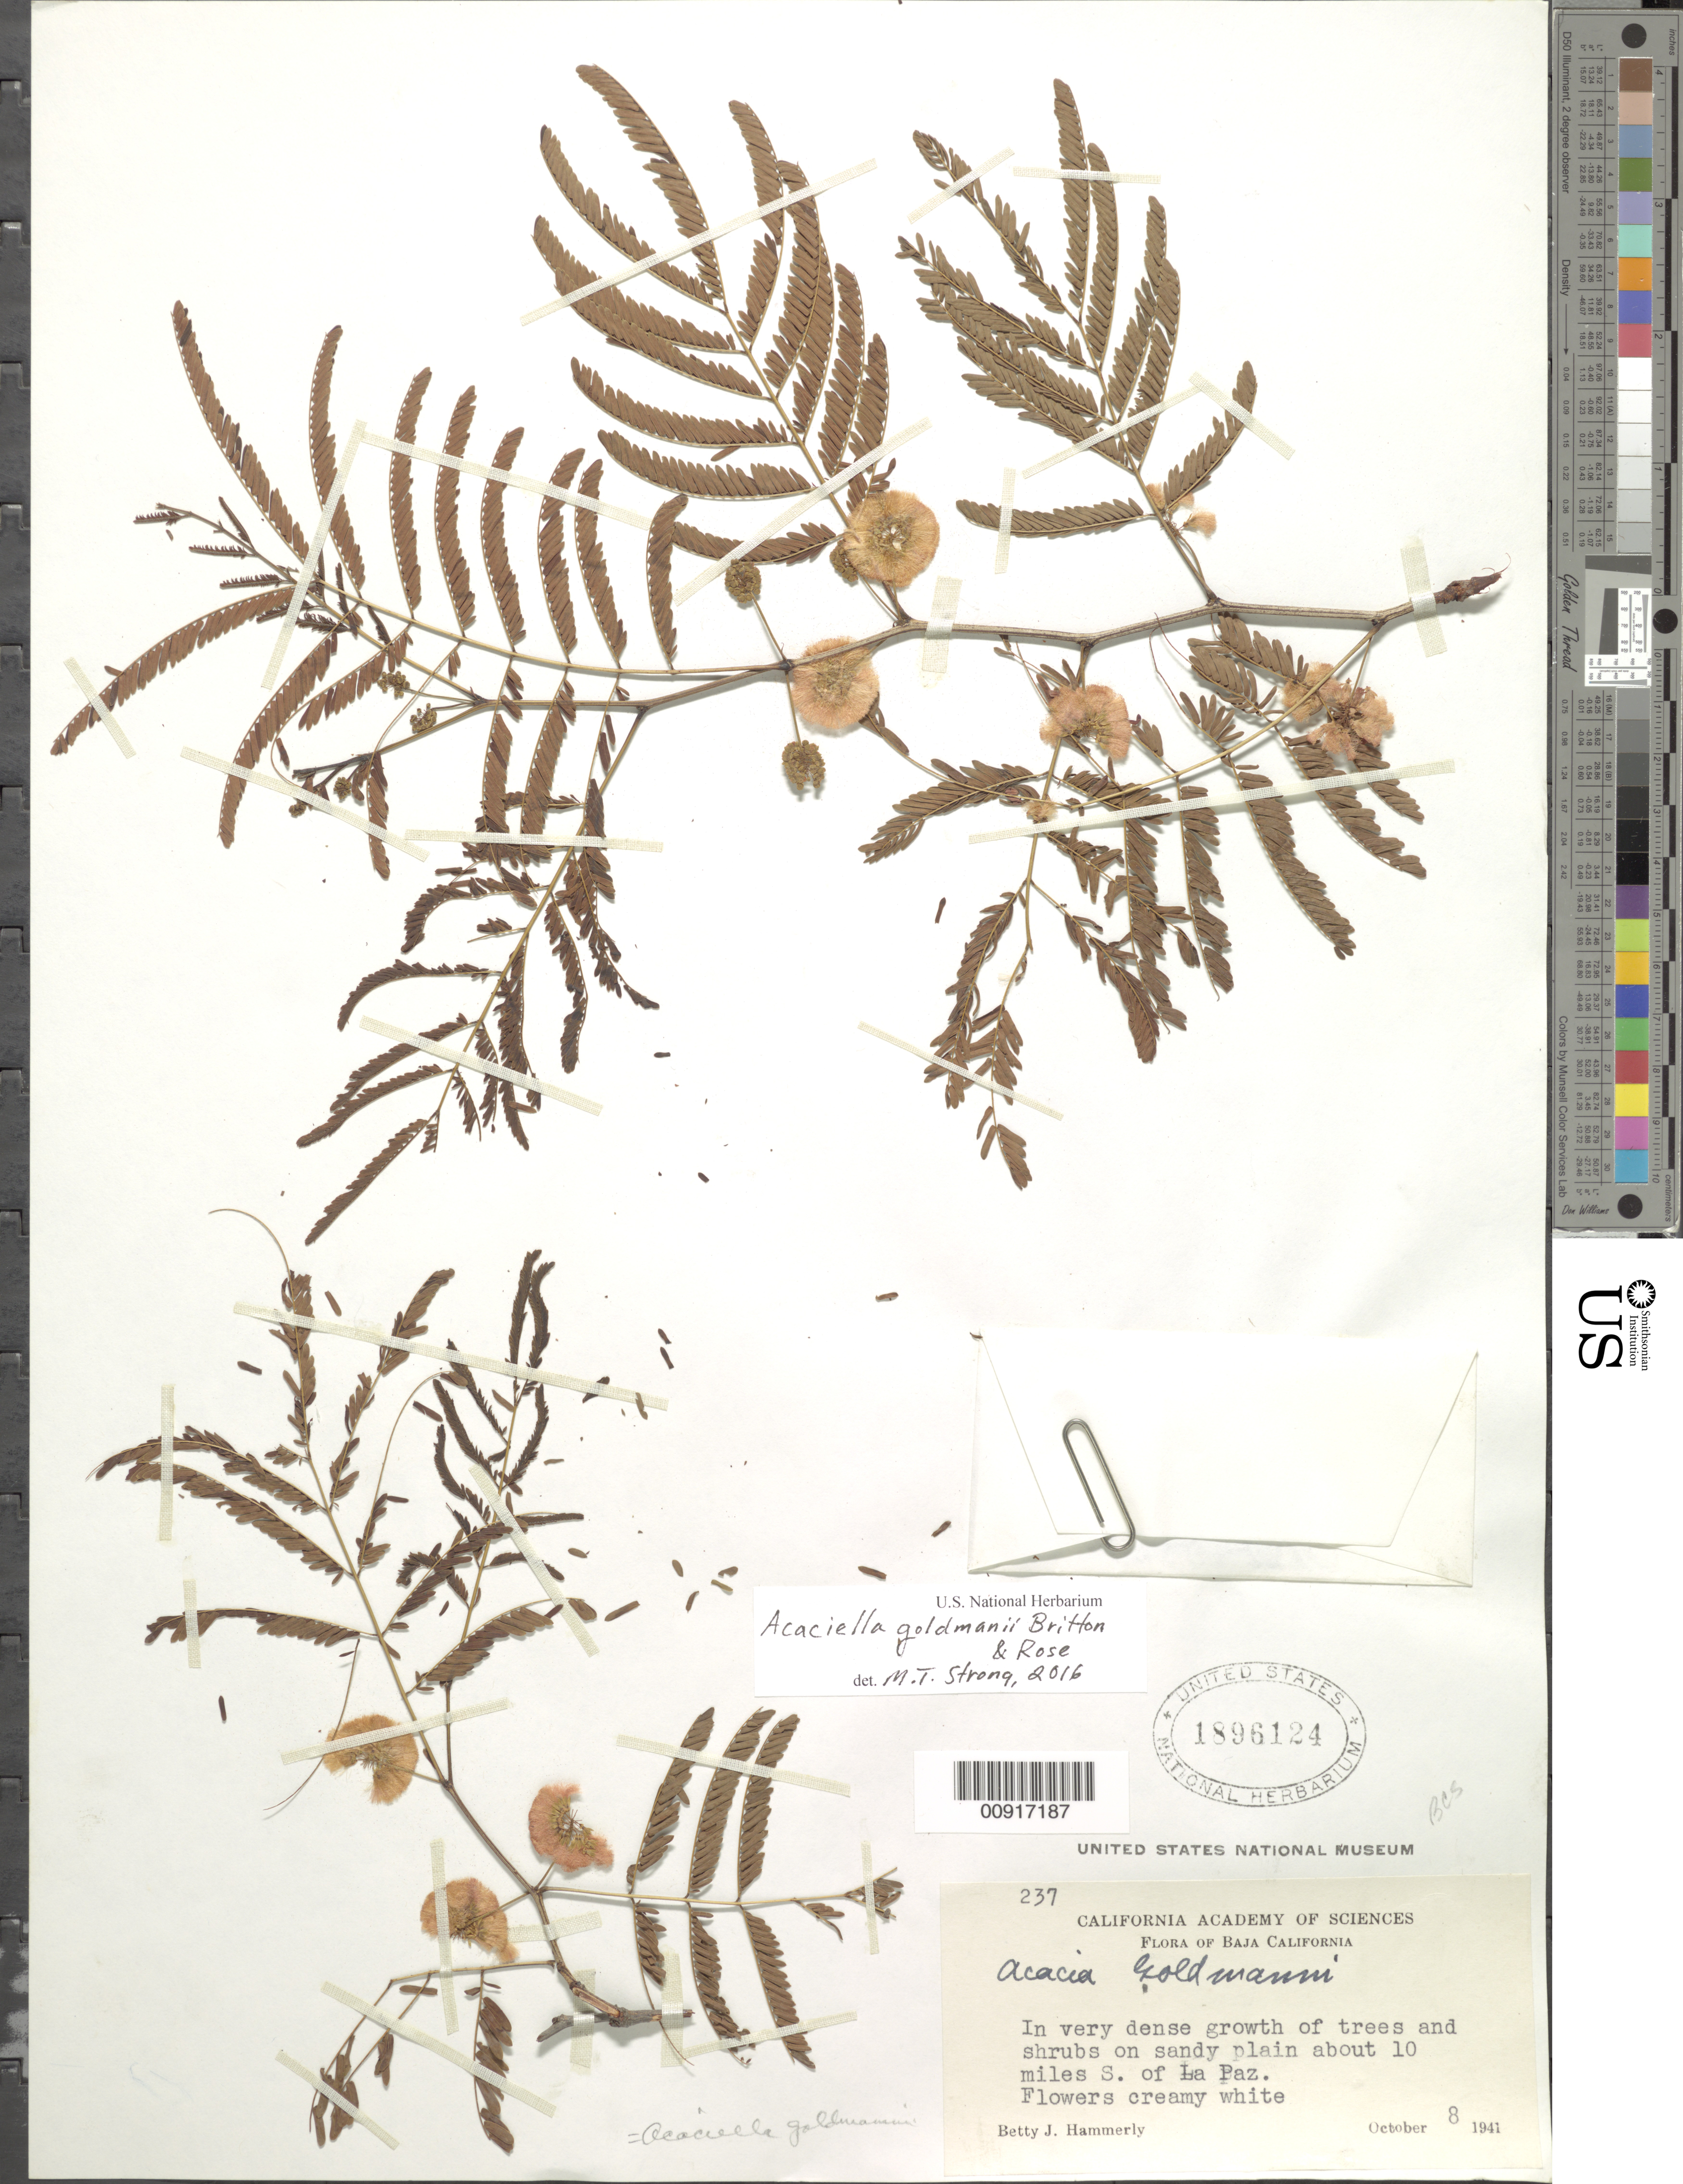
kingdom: Plantae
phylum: Tracheophyta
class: Magnoliopsida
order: Fabales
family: Fabaceae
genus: Acaciella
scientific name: Acaciella goldmanii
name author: Britton & Rose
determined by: Strong, M. T., (US), Smithsonian Institution - National Museum of Natural History (UNITED STATES)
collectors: B. J. Hammerly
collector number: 237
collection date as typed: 08 Oct 1941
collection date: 1941-10-08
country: Mexico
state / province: Baja California Sur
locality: On sandy plain about 10 miles S of La Paz.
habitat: In dense growth of trees and shrubs on sandy plain.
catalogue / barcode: US 1896124